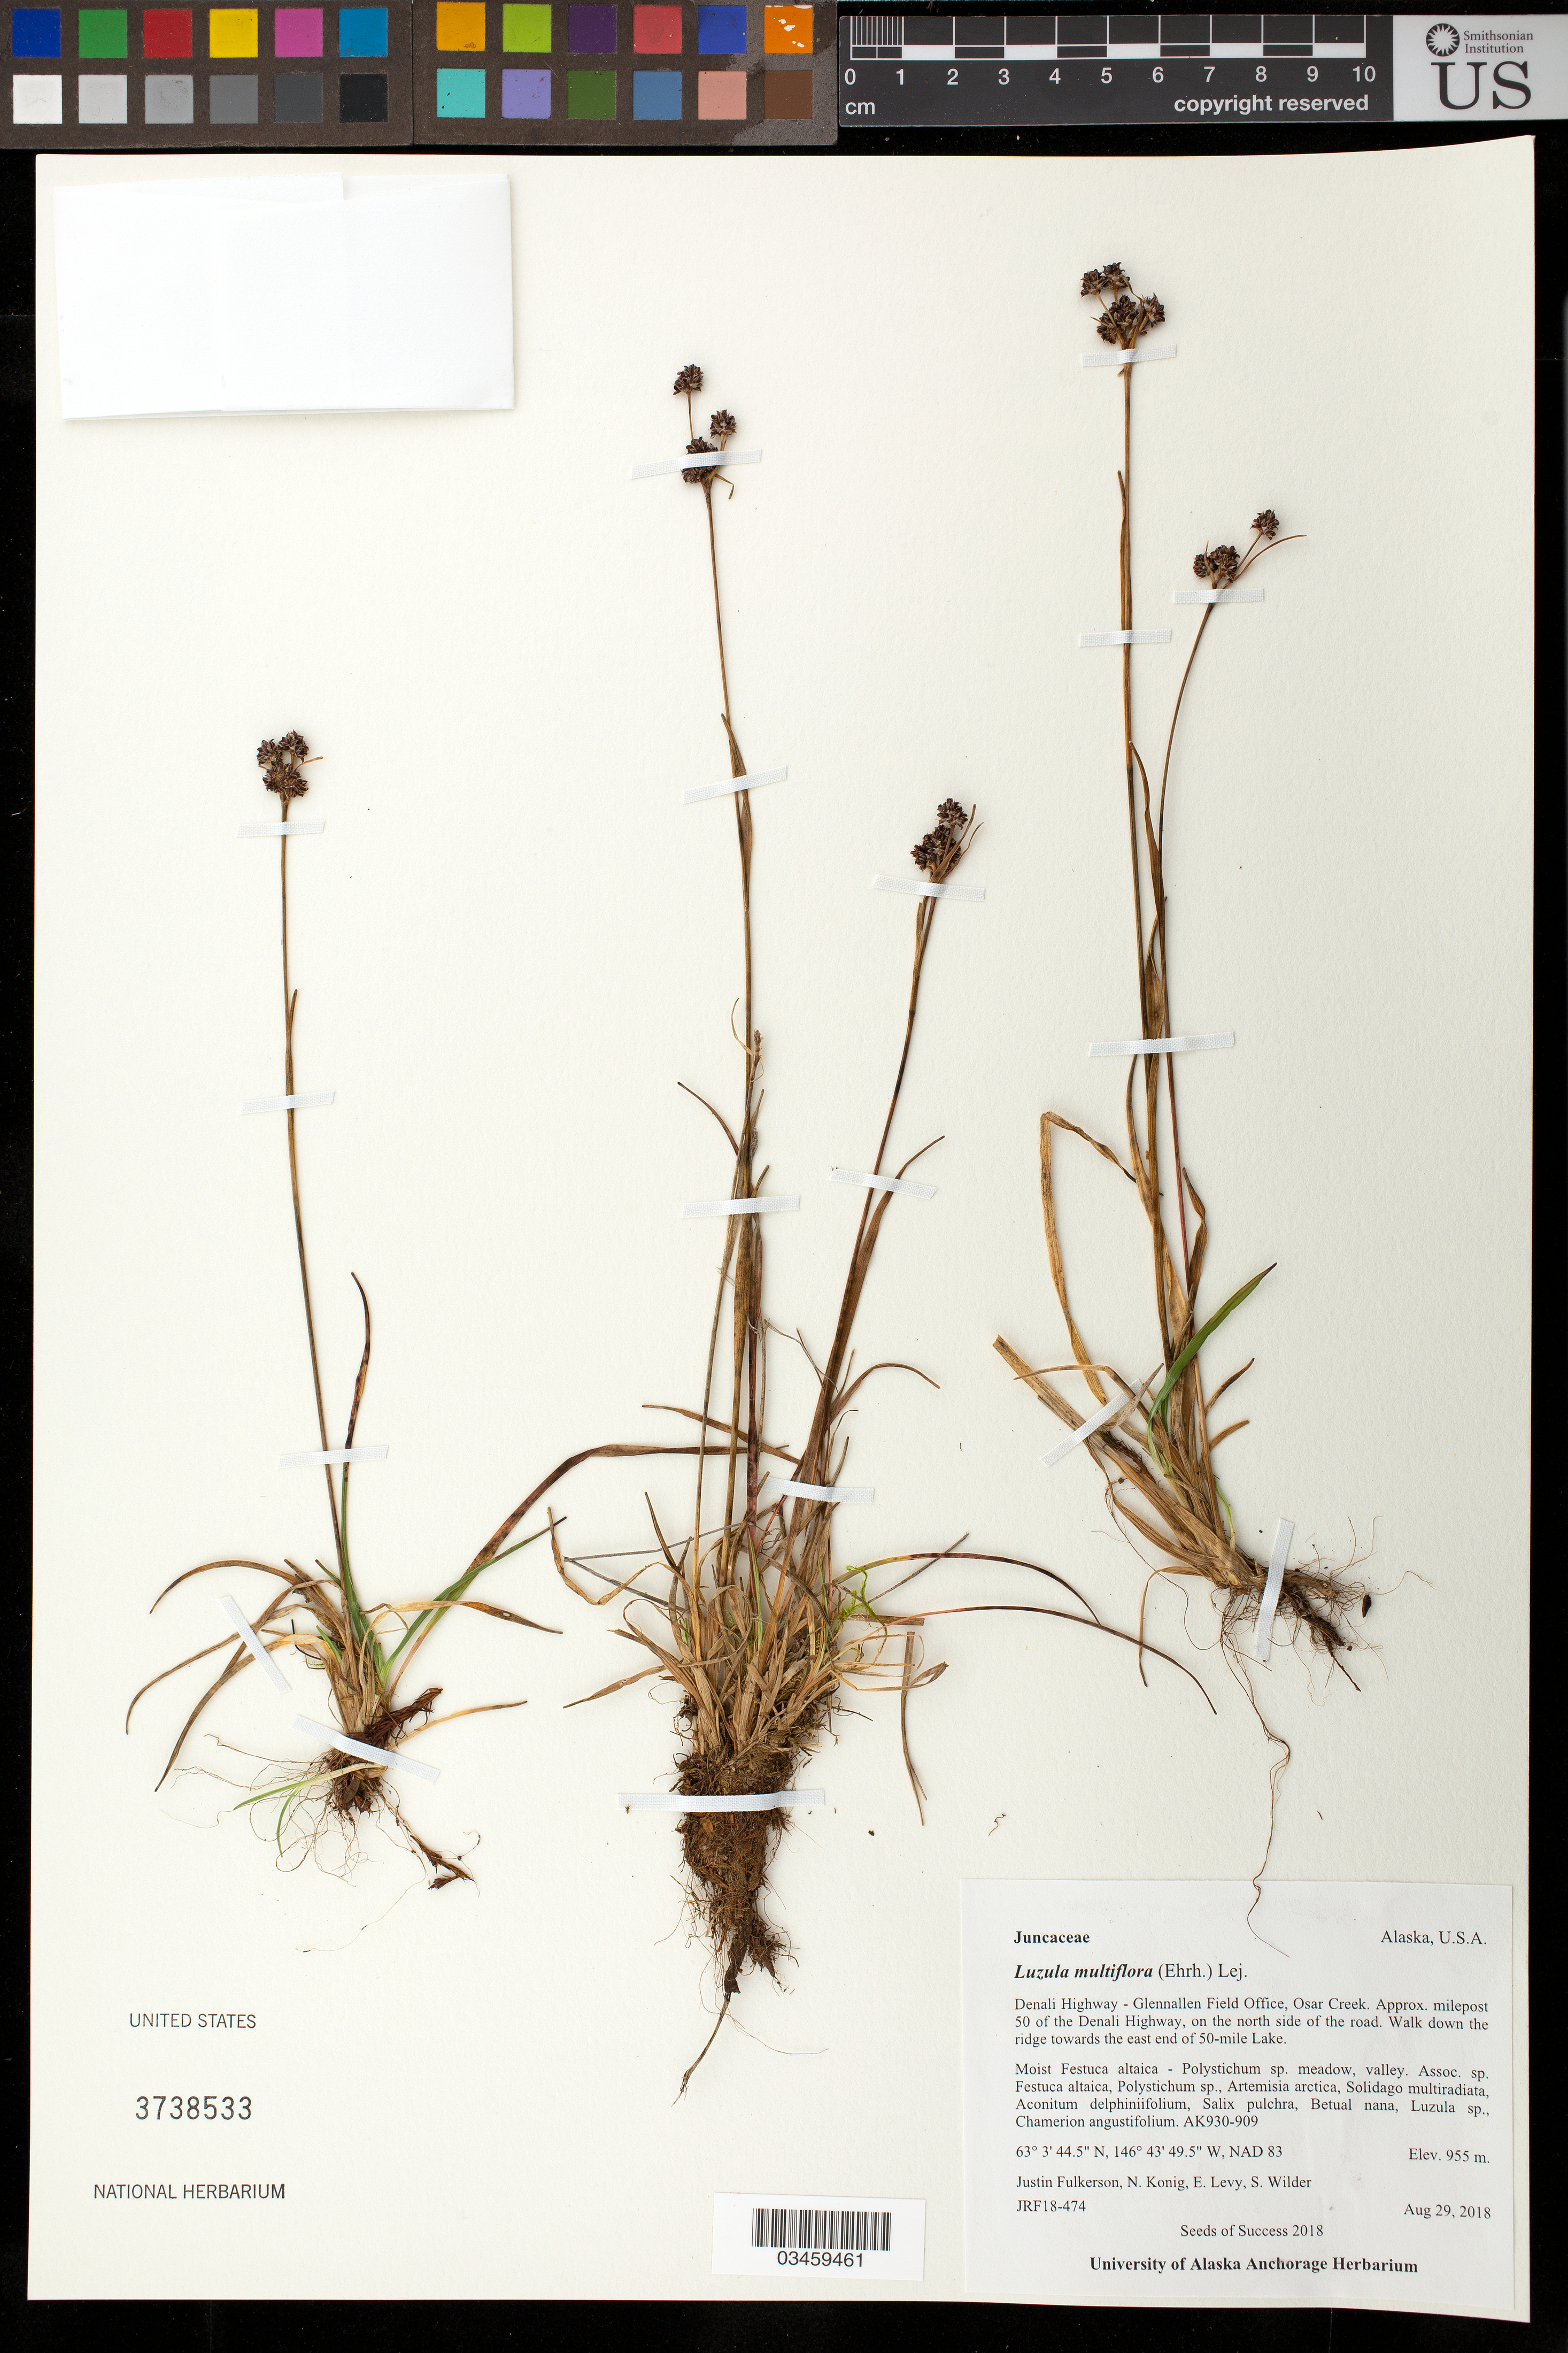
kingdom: Plantae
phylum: Tracheophyta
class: Liliopsida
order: Poales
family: Juncaceae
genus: Luzula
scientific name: Luzula multiflora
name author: (Ehrh.) Lej.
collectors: J. Fulkerson, N. Konig, E. Levy & S. Wilder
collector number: JRF18-474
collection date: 2018-08-29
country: United States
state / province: Alaska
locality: Denali Hwy- Glennallen Field Office, Osar Creek, milepost 50 of the Dinali Hwy, on N side of the road, E end of 50-mile Lake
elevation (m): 955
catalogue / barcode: US 3738533